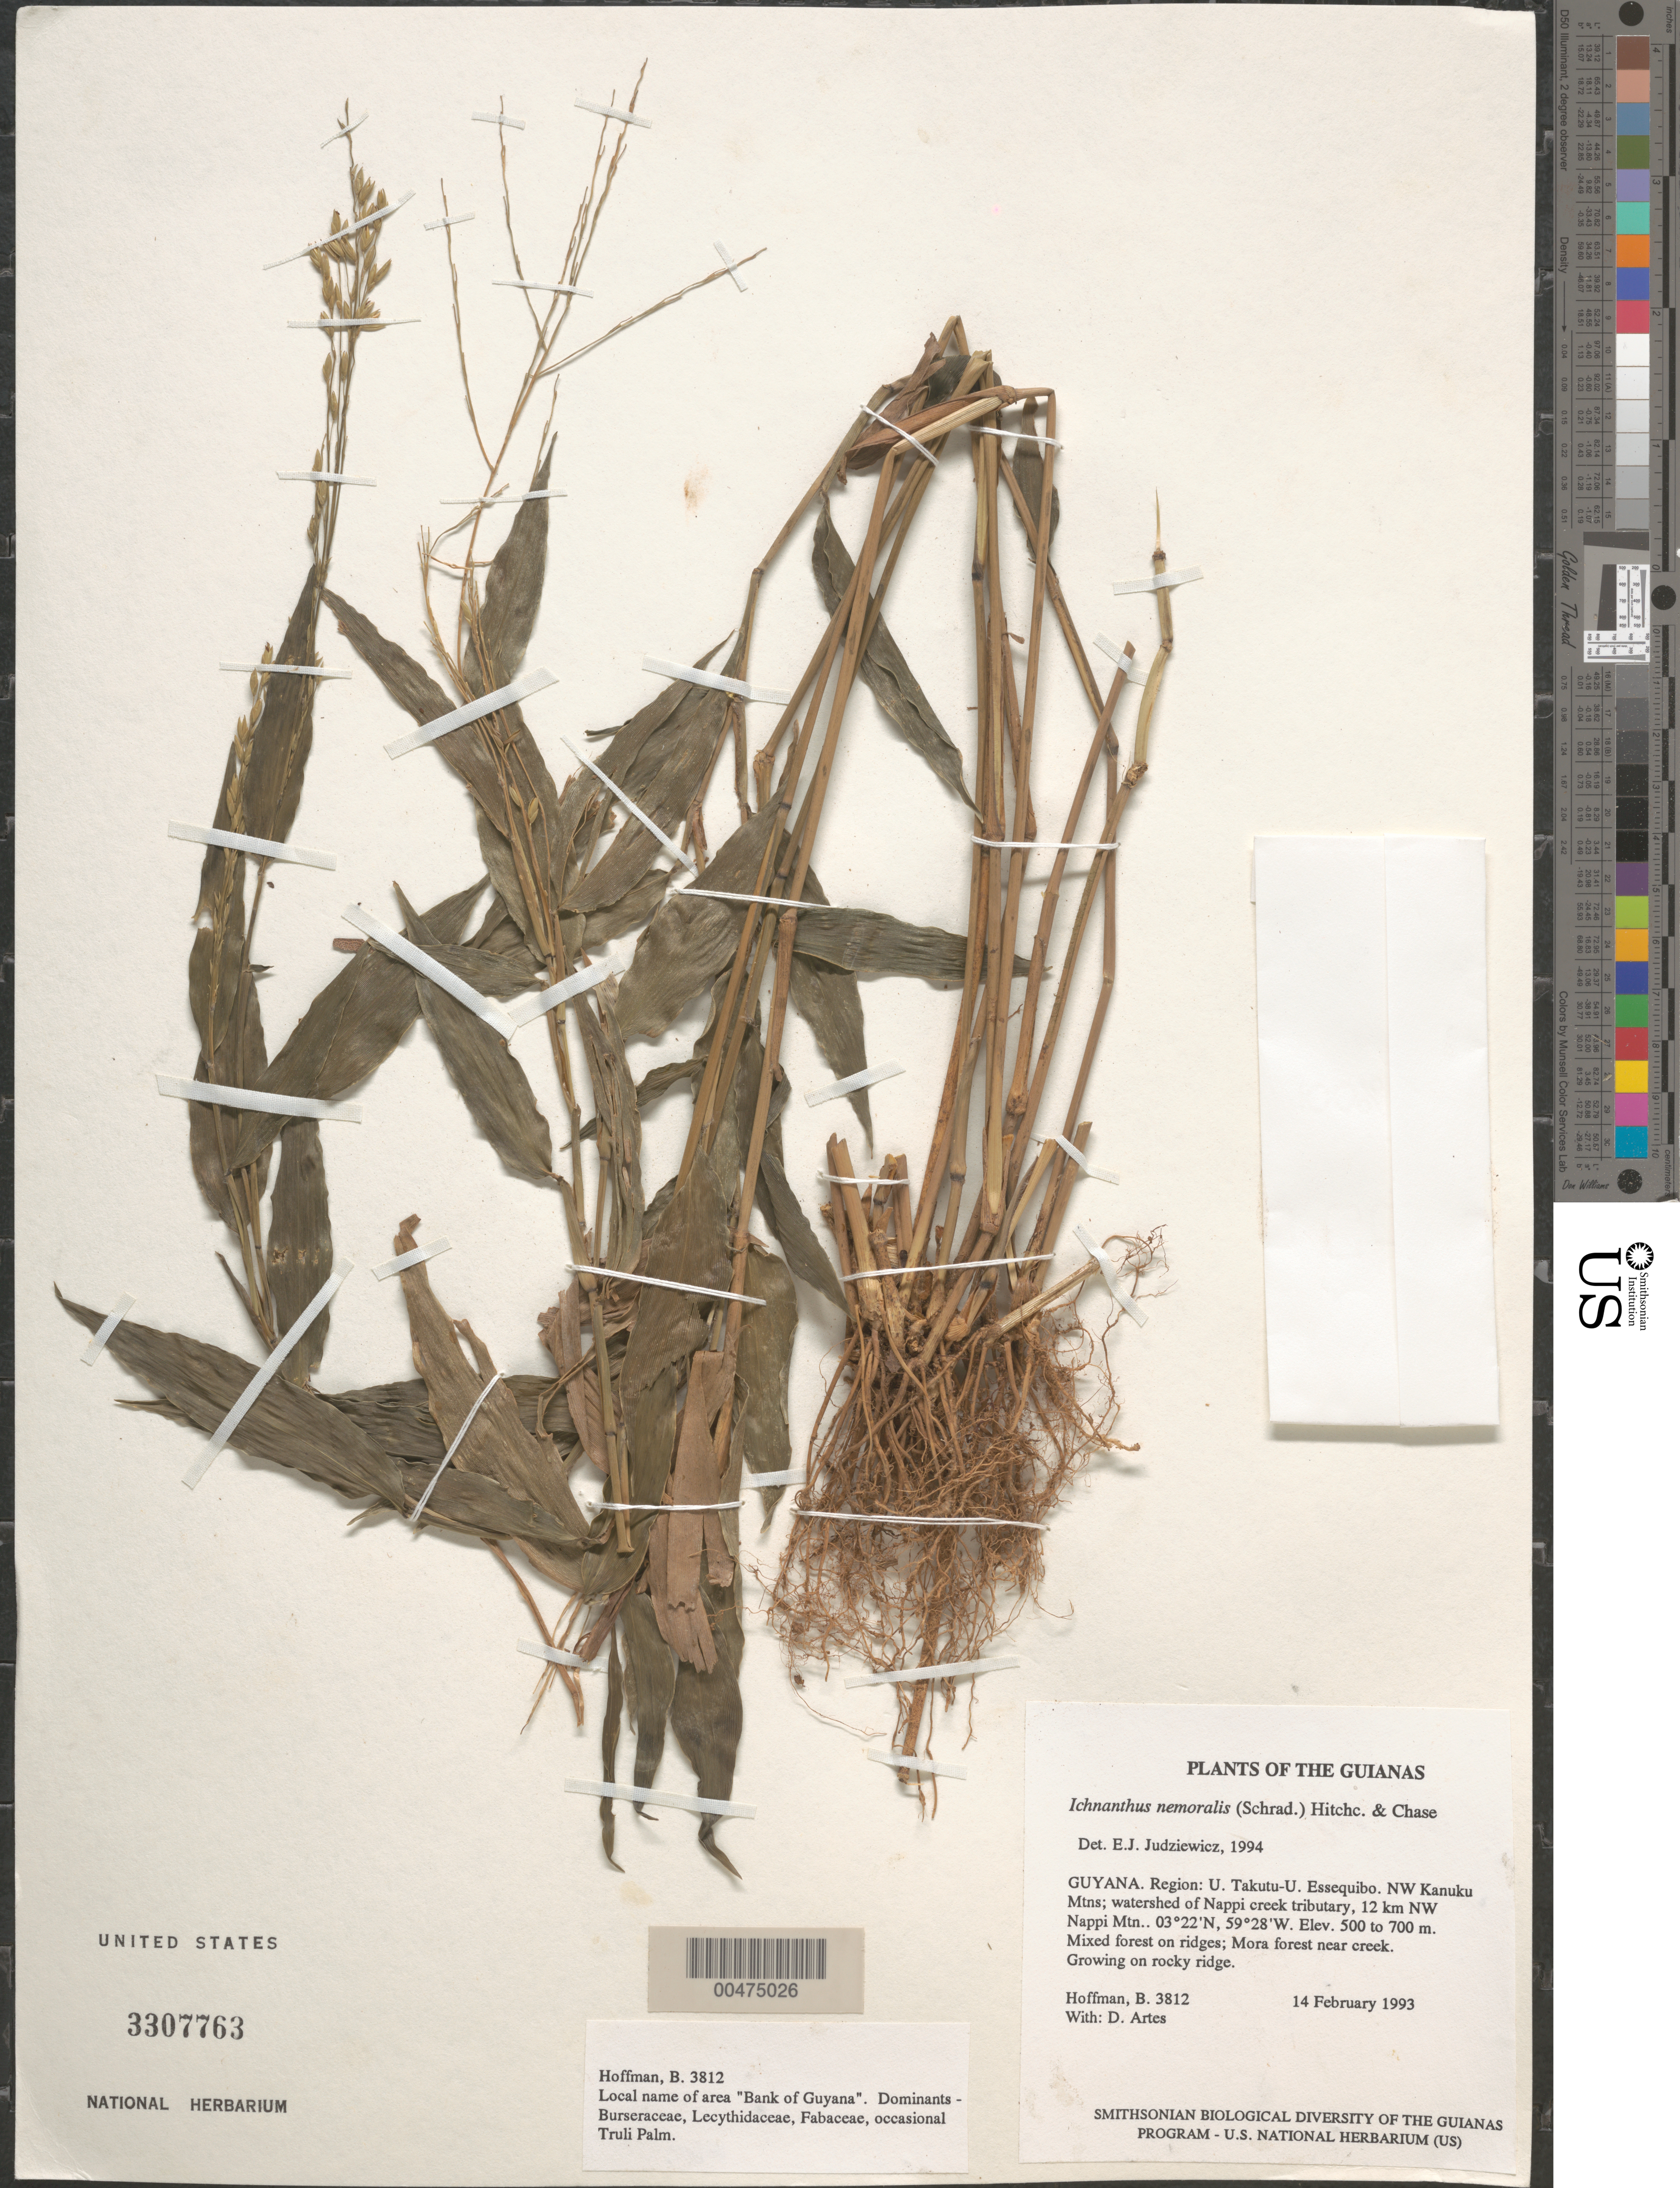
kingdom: Plantae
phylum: Tracheophyta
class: Liliopsida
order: Poales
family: Poaceae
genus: Ichnanthus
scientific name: Ichnanthus nemoralis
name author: (Schrad.) Hitchc. & Chase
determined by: Judziewicz, E. J.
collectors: B. Hoffman & D. Artes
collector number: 3812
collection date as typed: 14 February 1993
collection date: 1993-02-14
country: Guyana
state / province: U. Takutu-U. Essequibo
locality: NW Kanuku Mountains; watershed of Nappi creek tributary, 12 km NE of Nappi Mountain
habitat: Mixed forest on ridges; Mora forest near creek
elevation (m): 500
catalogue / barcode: US 3307763